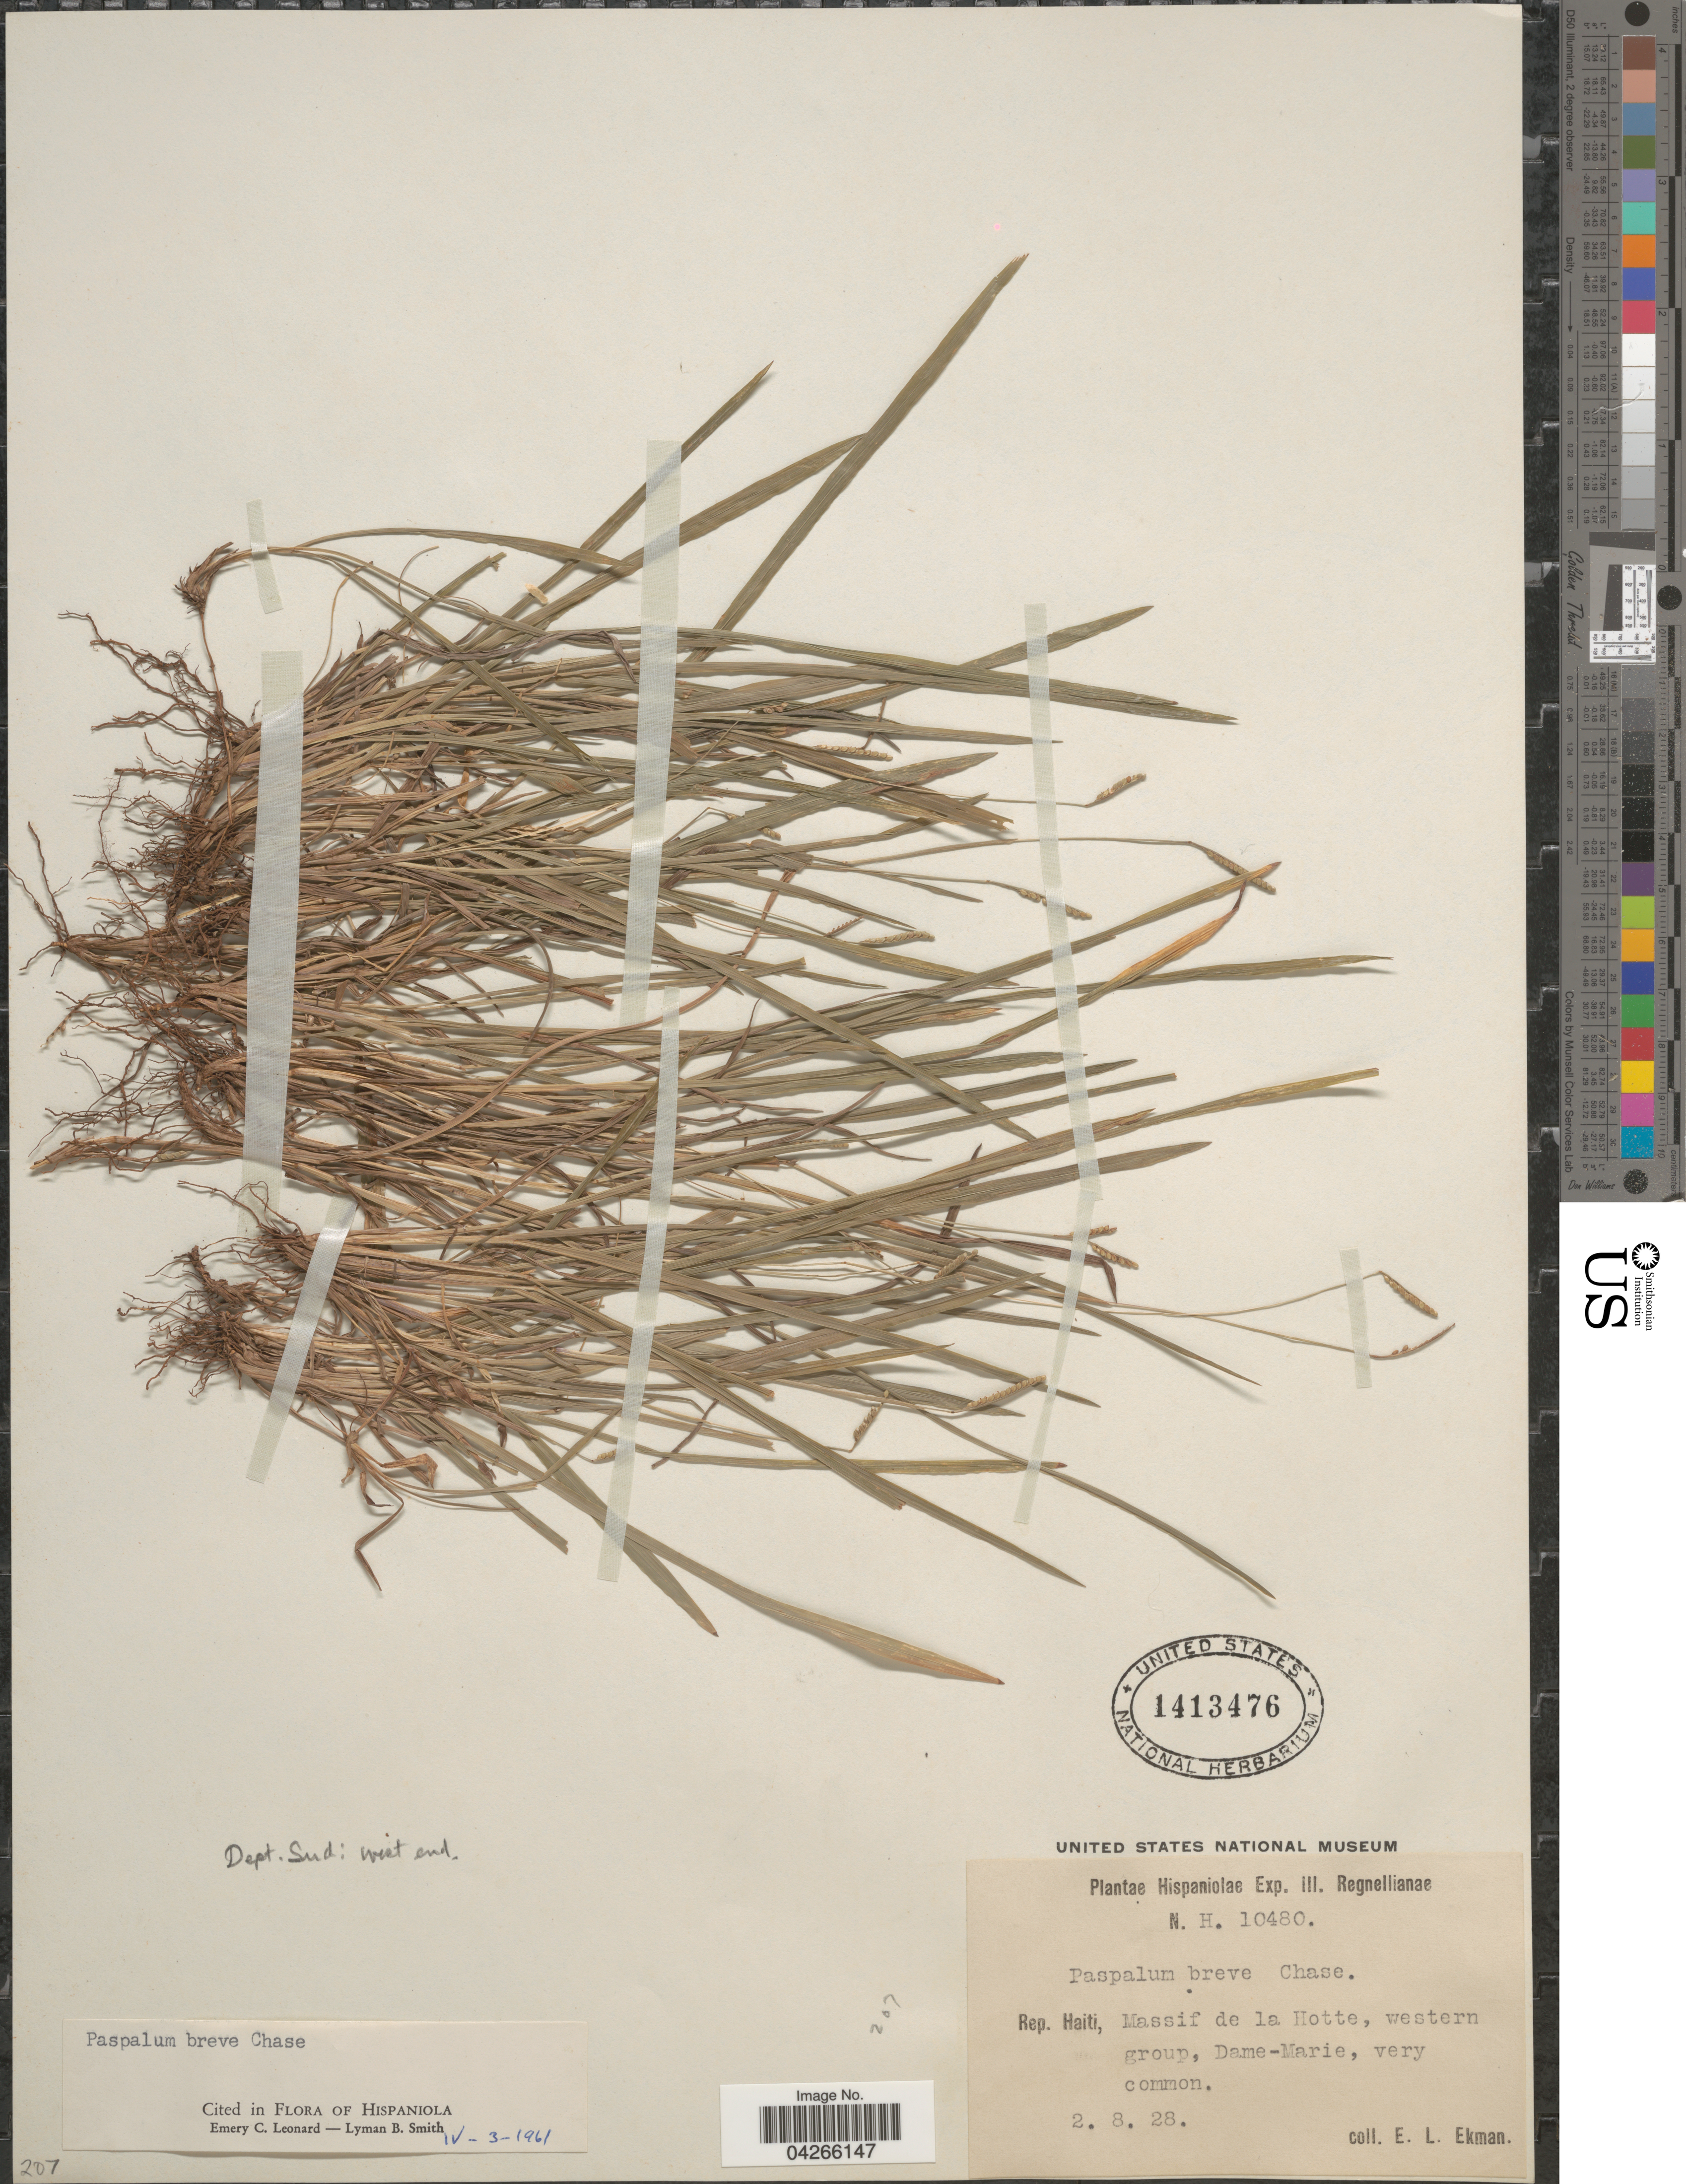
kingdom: Plantae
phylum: Tracheophyta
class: Liliopsida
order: Poales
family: Poaceae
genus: Paspalum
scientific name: Paspalum breve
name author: Chase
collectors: E. L. Ekman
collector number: H10480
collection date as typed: Transcribed d/m/y: 2/8/28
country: Haiti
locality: Hispaniolae Exp. III. Regnellianae. Massif de la Hotte, western group, Dame-Marie.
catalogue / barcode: US 1413476